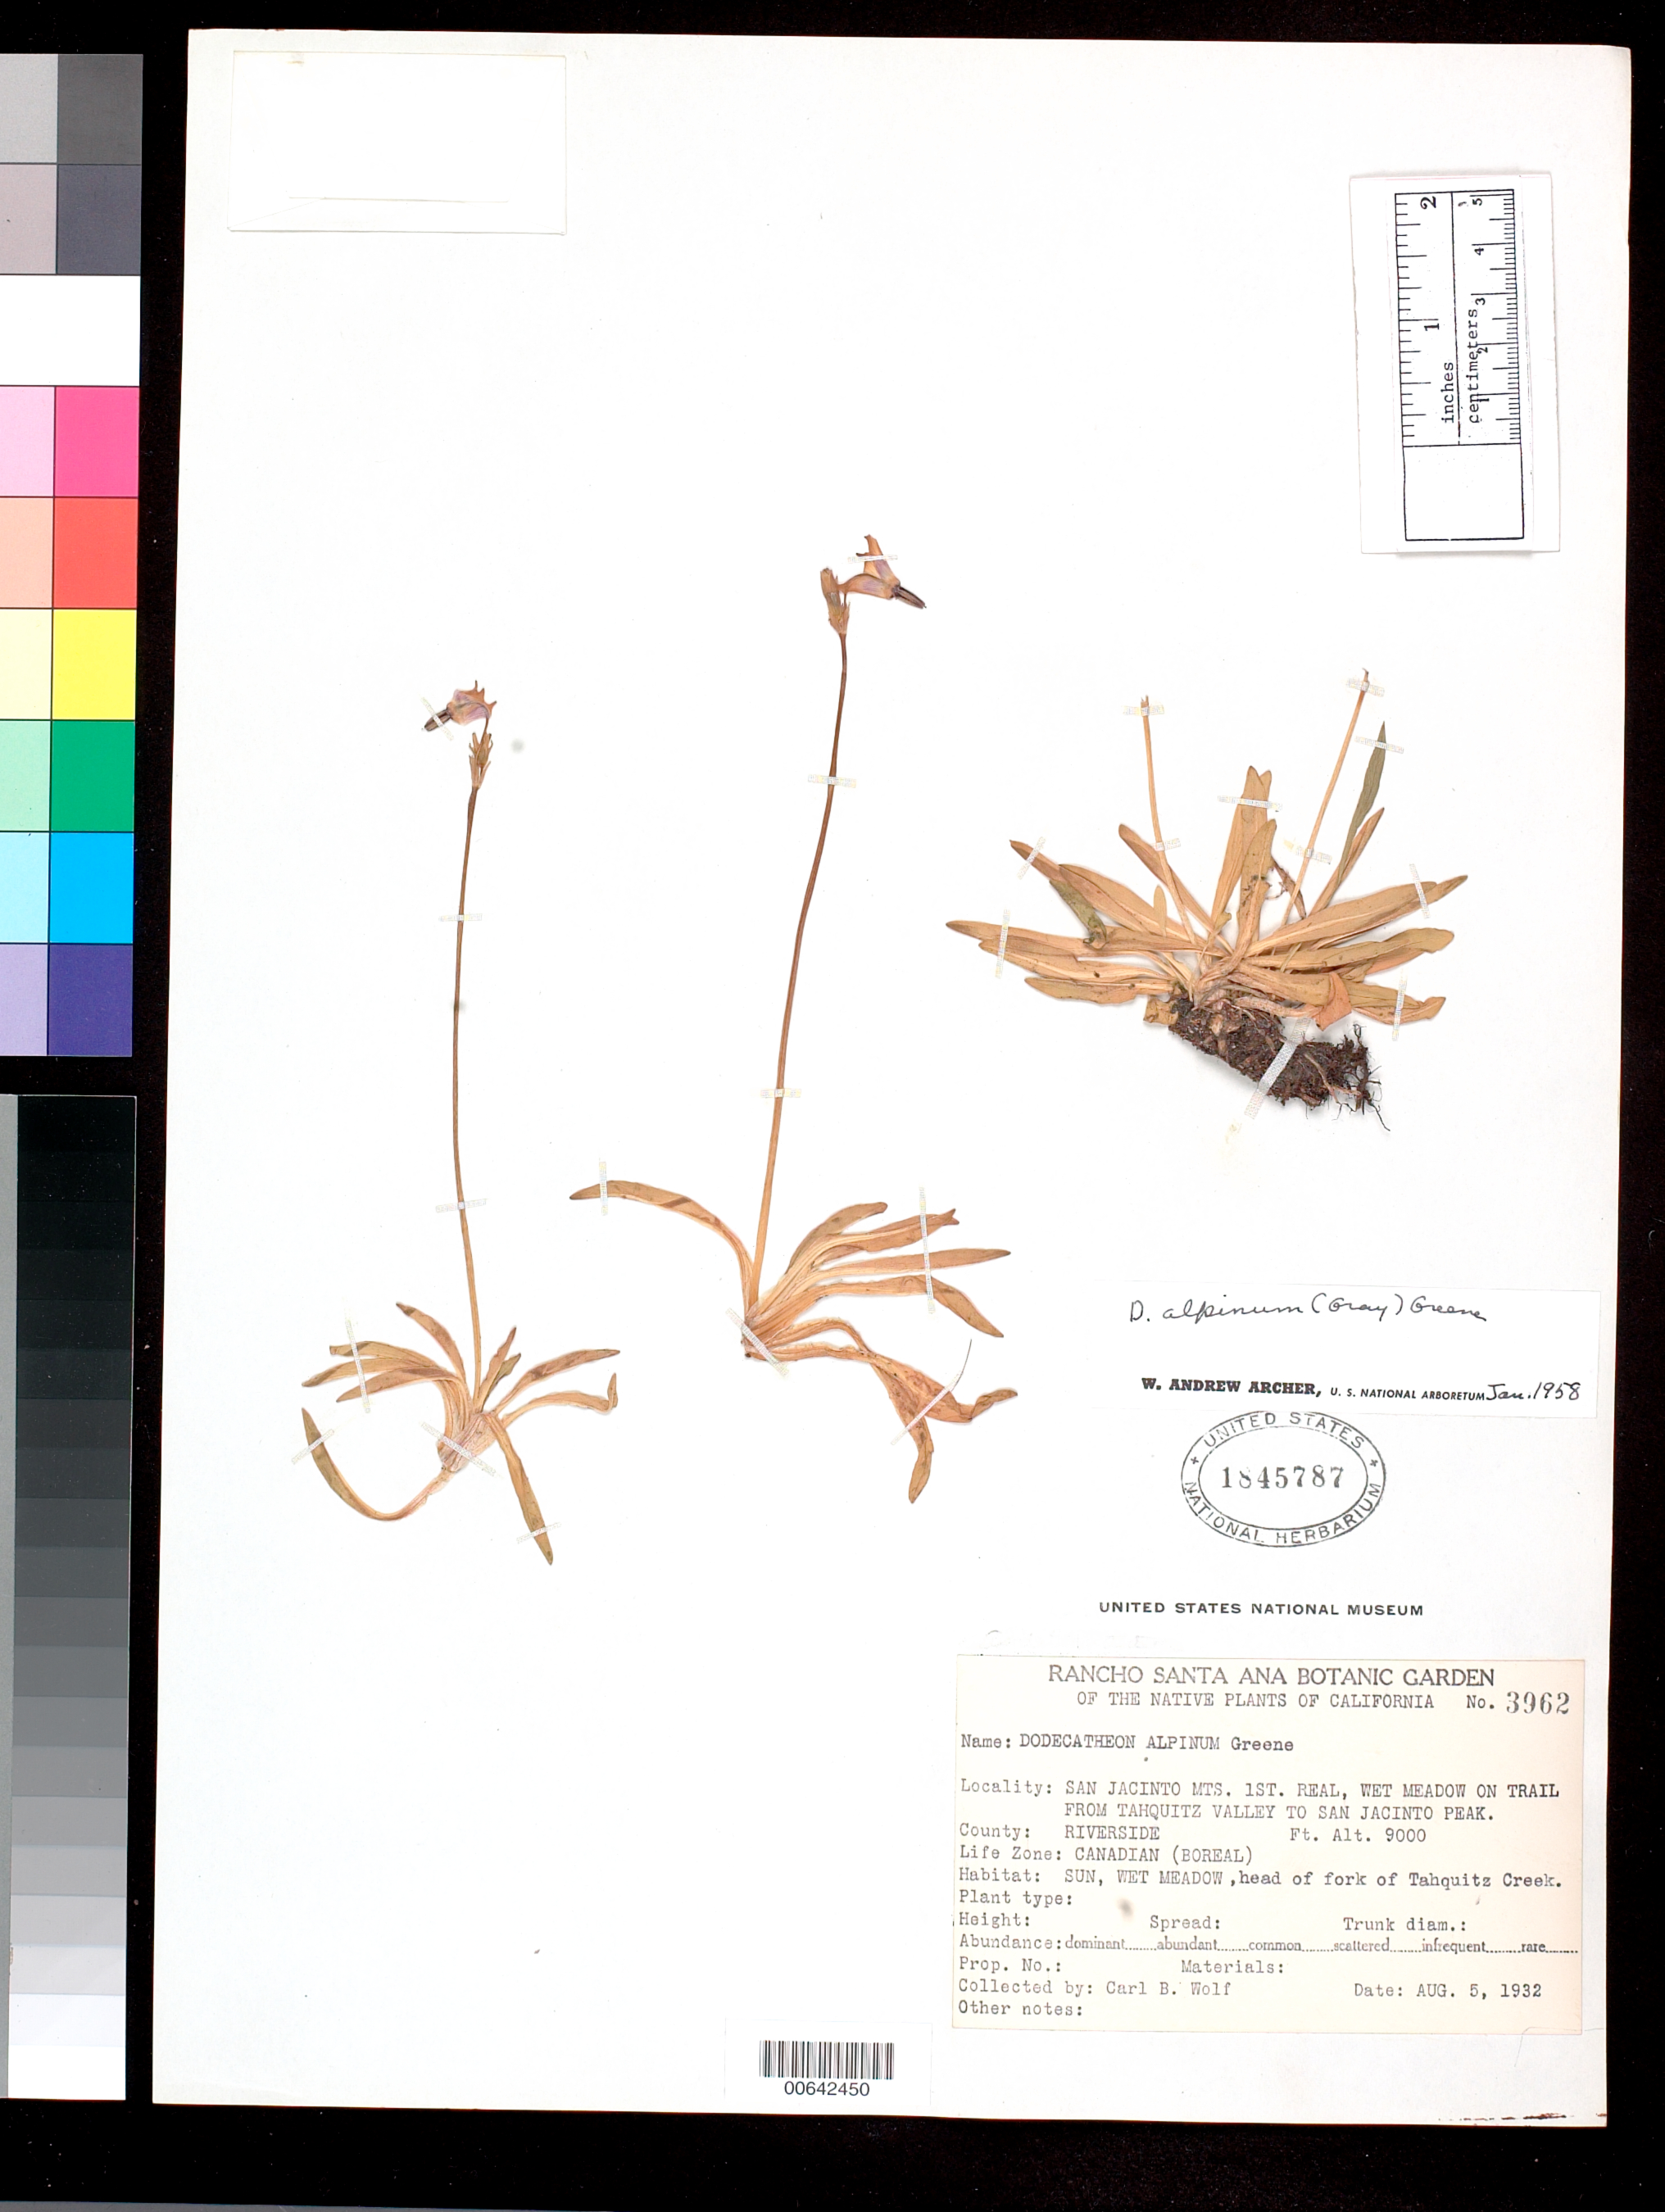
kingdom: Plantae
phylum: Tracheophyta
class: Magnoliopsida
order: Ericales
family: Primulaceae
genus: Dodecatheon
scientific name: Dodecatheon alpinum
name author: (A. Gray) Greene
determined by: Archer, W. A., (NA), United States National Arboretum, USDA/ARS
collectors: C. B. Wolf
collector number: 3962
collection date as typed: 05 Aug 1932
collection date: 1932-08-05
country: United States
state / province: California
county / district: Riverside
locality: San Jacinto Mts. 1st real, wet meadow on trail from Tahquitz Valley to San Jacinto Peak. Head of fork of Tahquitz Creek.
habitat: Sun, wet meadow. Life Zone: Canadian (Boreal).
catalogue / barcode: US 1845787